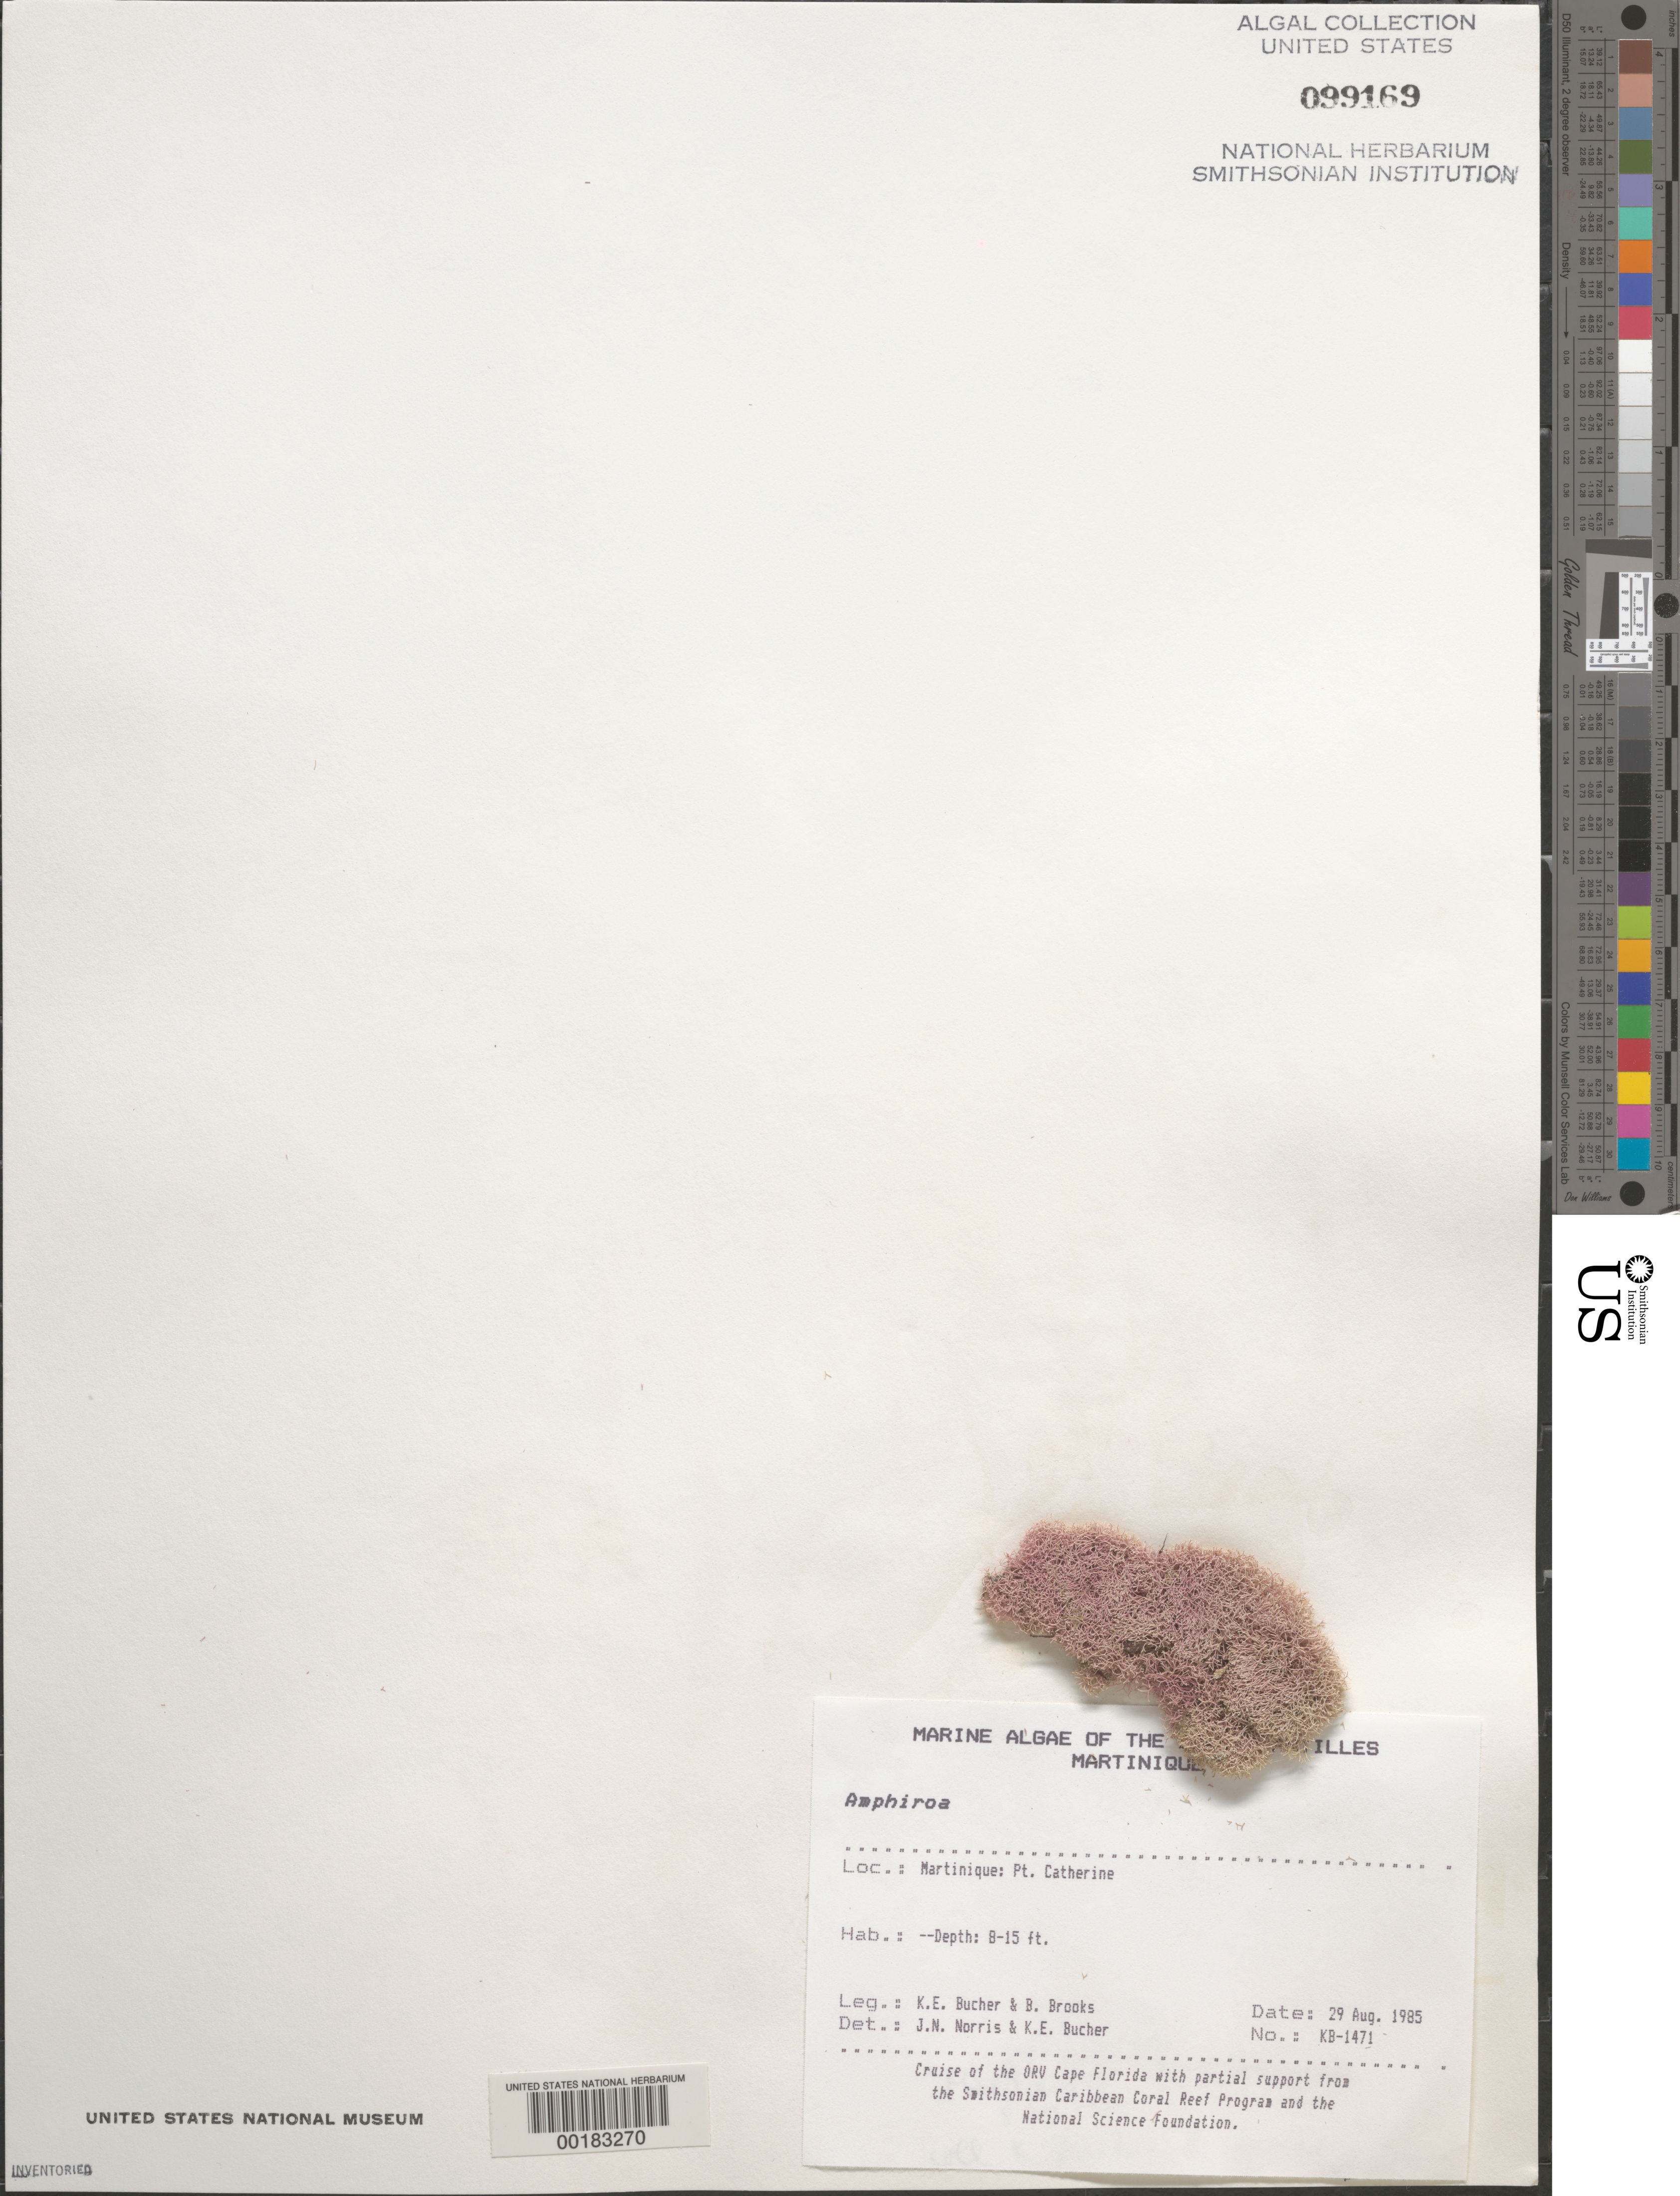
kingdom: Plantae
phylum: Rhodophyta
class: Florideophyceae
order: Corallinales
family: Lithophyllaceae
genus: Amphiroa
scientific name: Amphiroa sp.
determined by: Norris, J. N.; Bucher, K. E.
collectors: K. E. Bucher & B. Brooks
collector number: Kb-1471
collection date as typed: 29 Aug 1985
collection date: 1985-08-29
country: Martinique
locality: Pointe Catherine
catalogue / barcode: US 99169